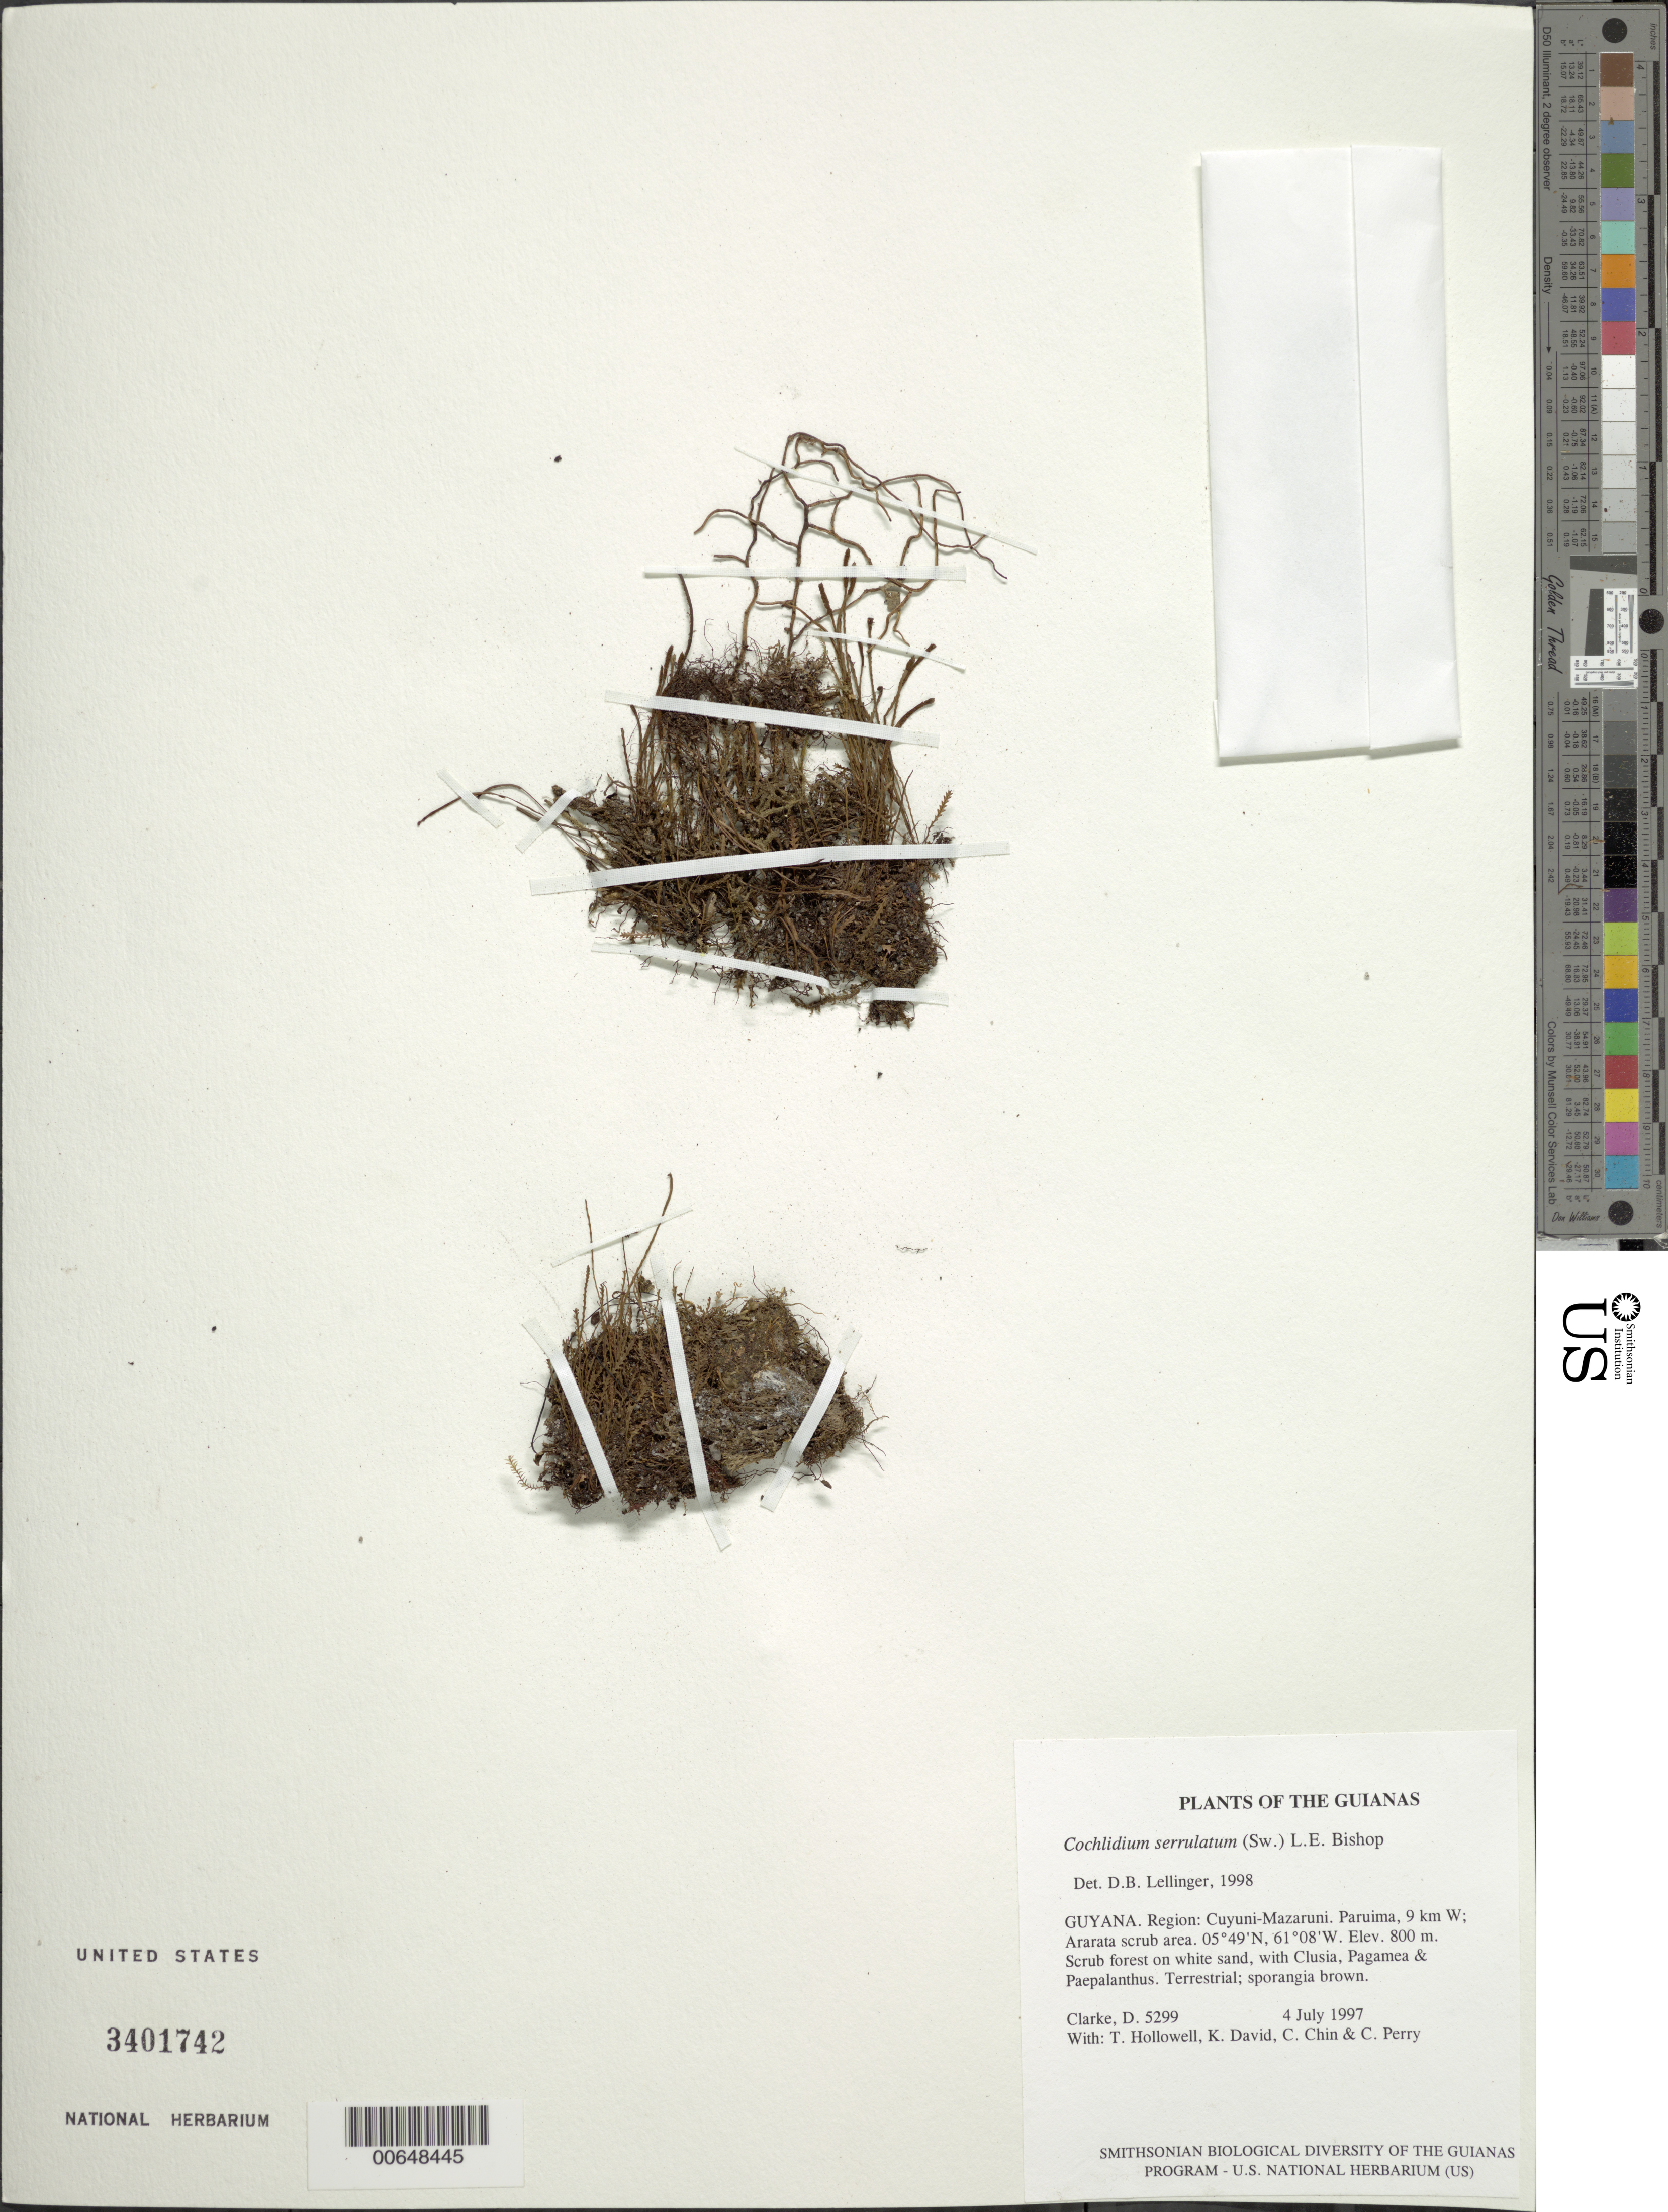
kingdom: Plantae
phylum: Tracheophyta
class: Polypodiopsida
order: Polypodiales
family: Polypodiaceae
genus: Cochlidium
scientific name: Cochlidium serrulatum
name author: (Sw.) L.E. Bishop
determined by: Lellinger, David B., (BOT), Smithsonian Institution - National Museum of Natural History (UNITED STATES)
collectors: H. D. Clarke, T. Hollowell, K. David, C. Chin & C. Perry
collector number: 5299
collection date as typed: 4 July 1997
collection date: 1997-07-04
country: Guyana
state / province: Cuyuni-Mazaruni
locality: Paruima, 9 km W; Ararata scrub area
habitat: Scrub forest on white sand, with Clusia, Pagamea & Paepalanthus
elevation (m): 800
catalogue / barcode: US 3401742